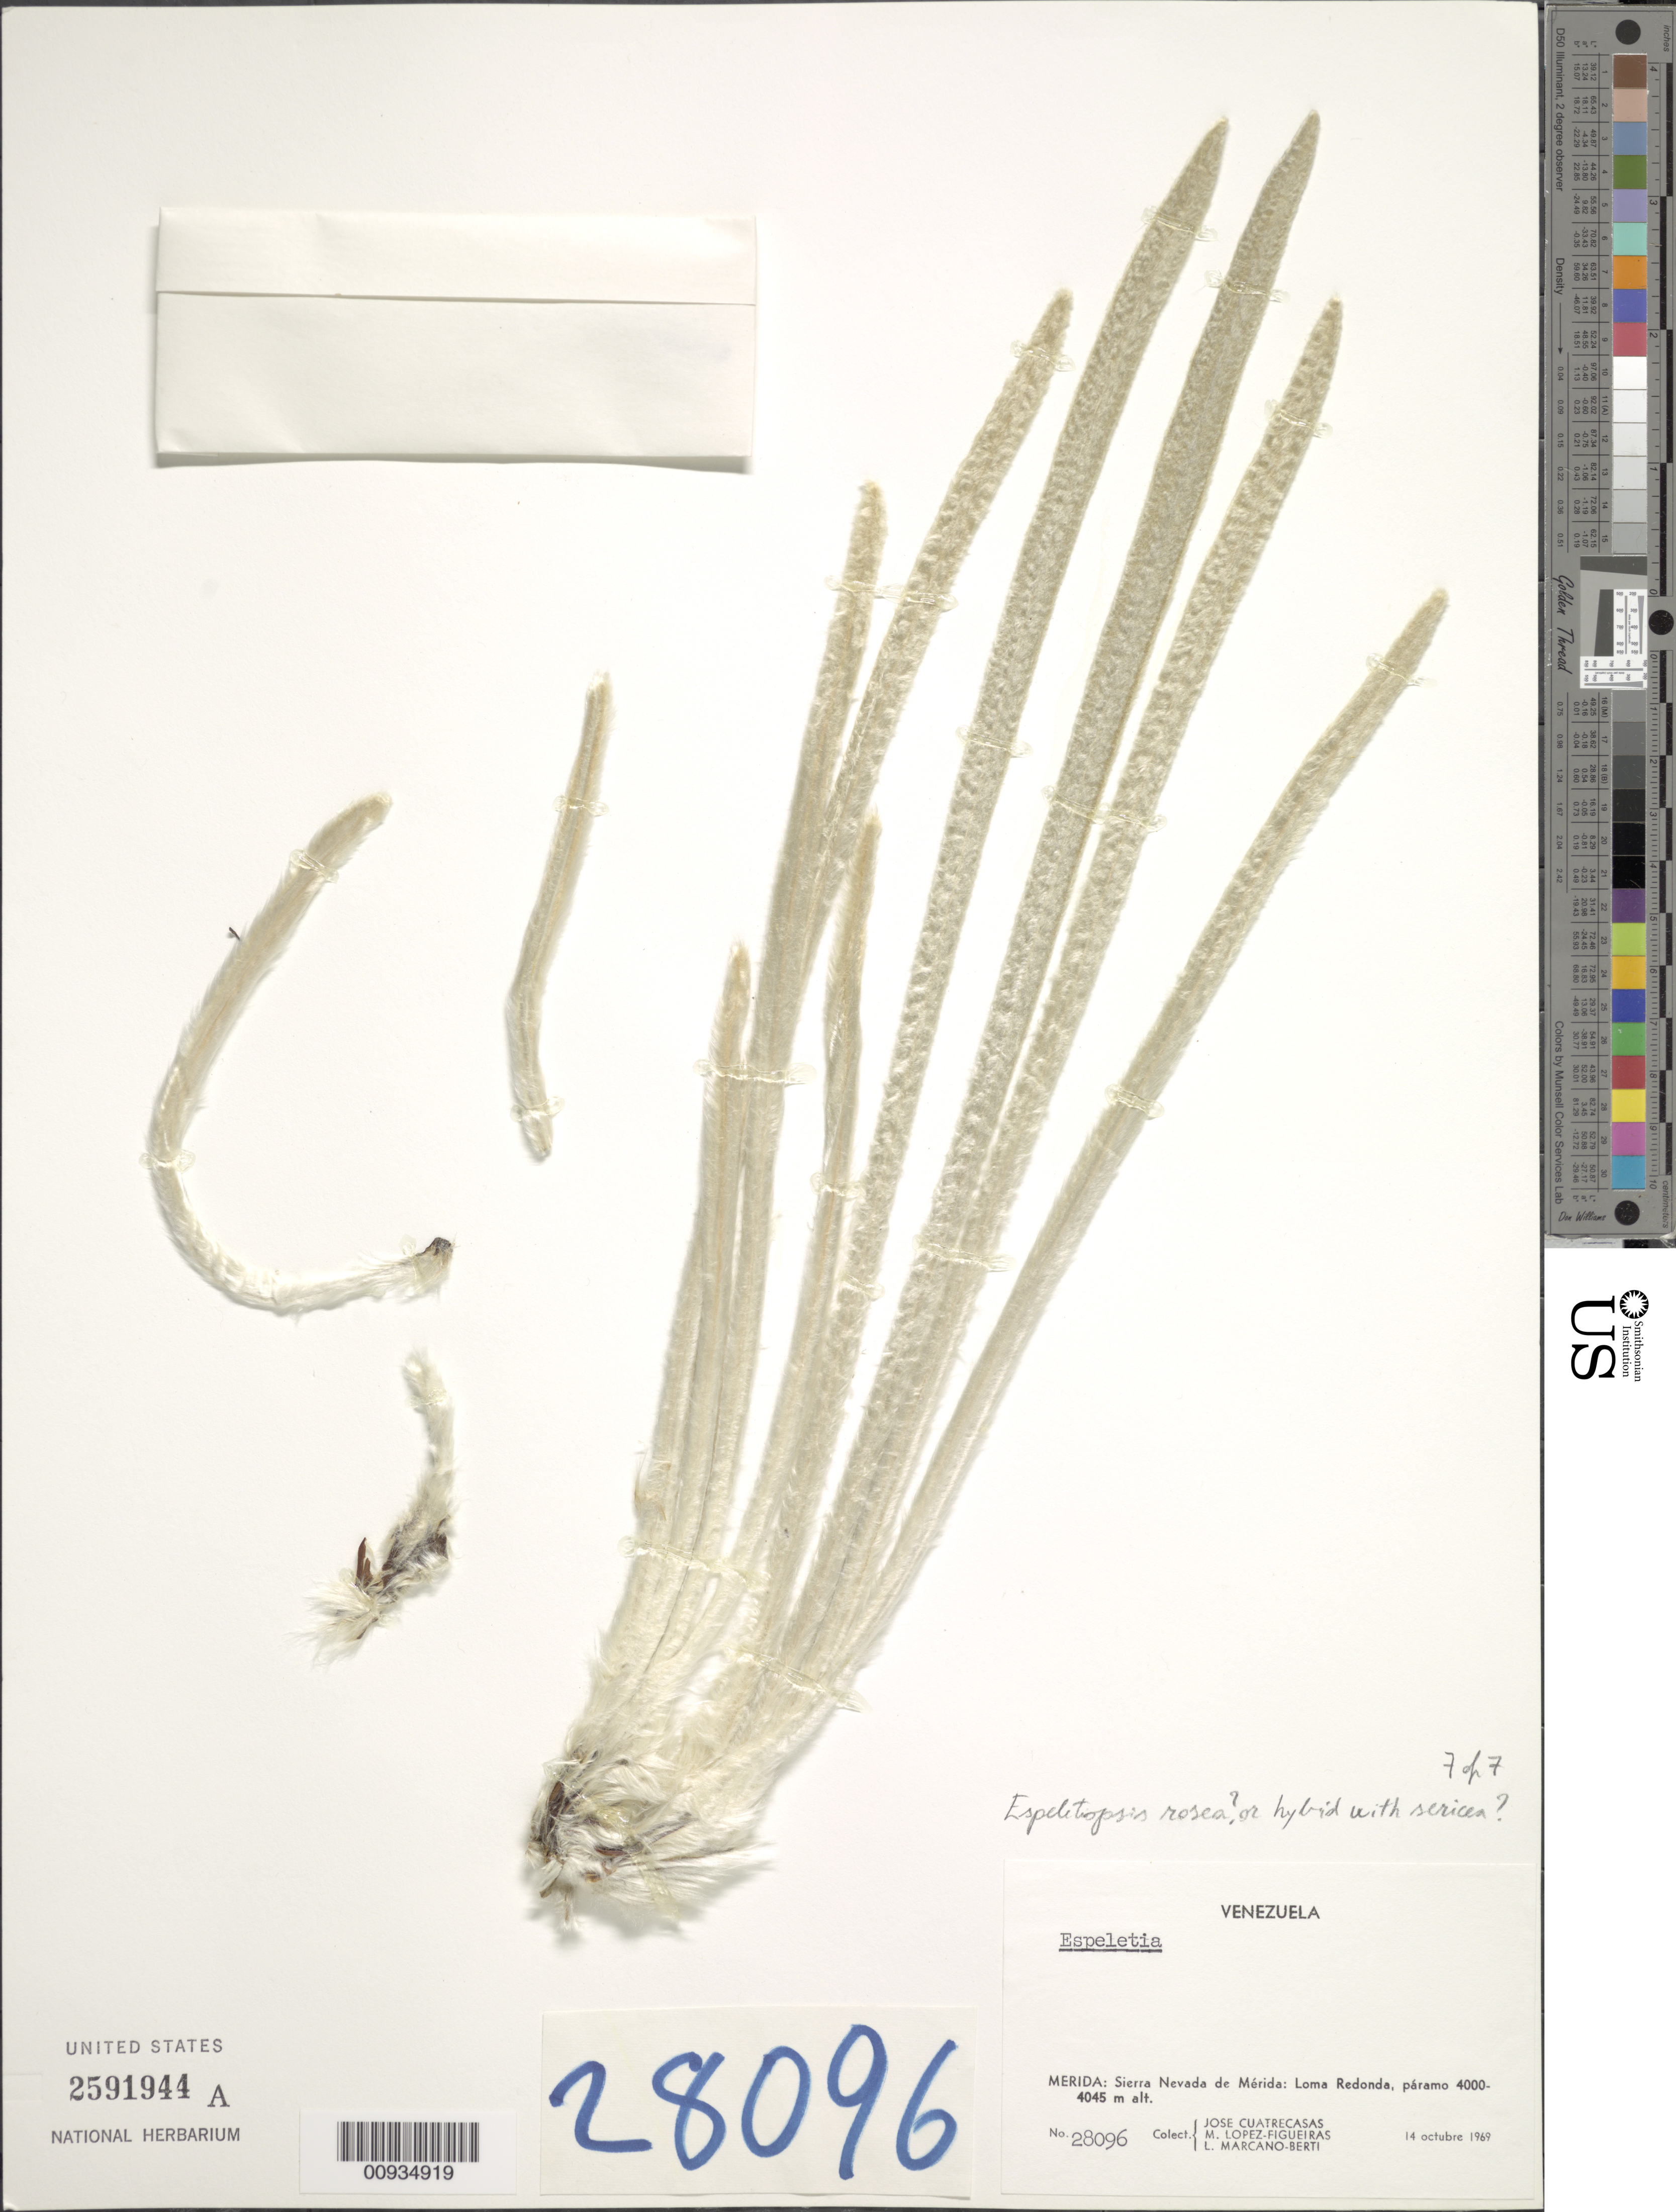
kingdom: Plantae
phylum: Tracheophyta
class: Magnoliopsida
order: Asterales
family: Asteraceae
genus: Espeletiopsis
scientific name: Espeletiopsis rosea comb. ined.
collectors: J. Cuatrecasas, M. López Figueiras & L. Marcano-Berti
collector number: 28096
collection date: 1969-10-14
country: Venezuela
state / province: Mérida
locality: Sierra Nevada de Merida, Loma Redonda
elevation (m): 4000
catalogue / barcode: US 2591944A